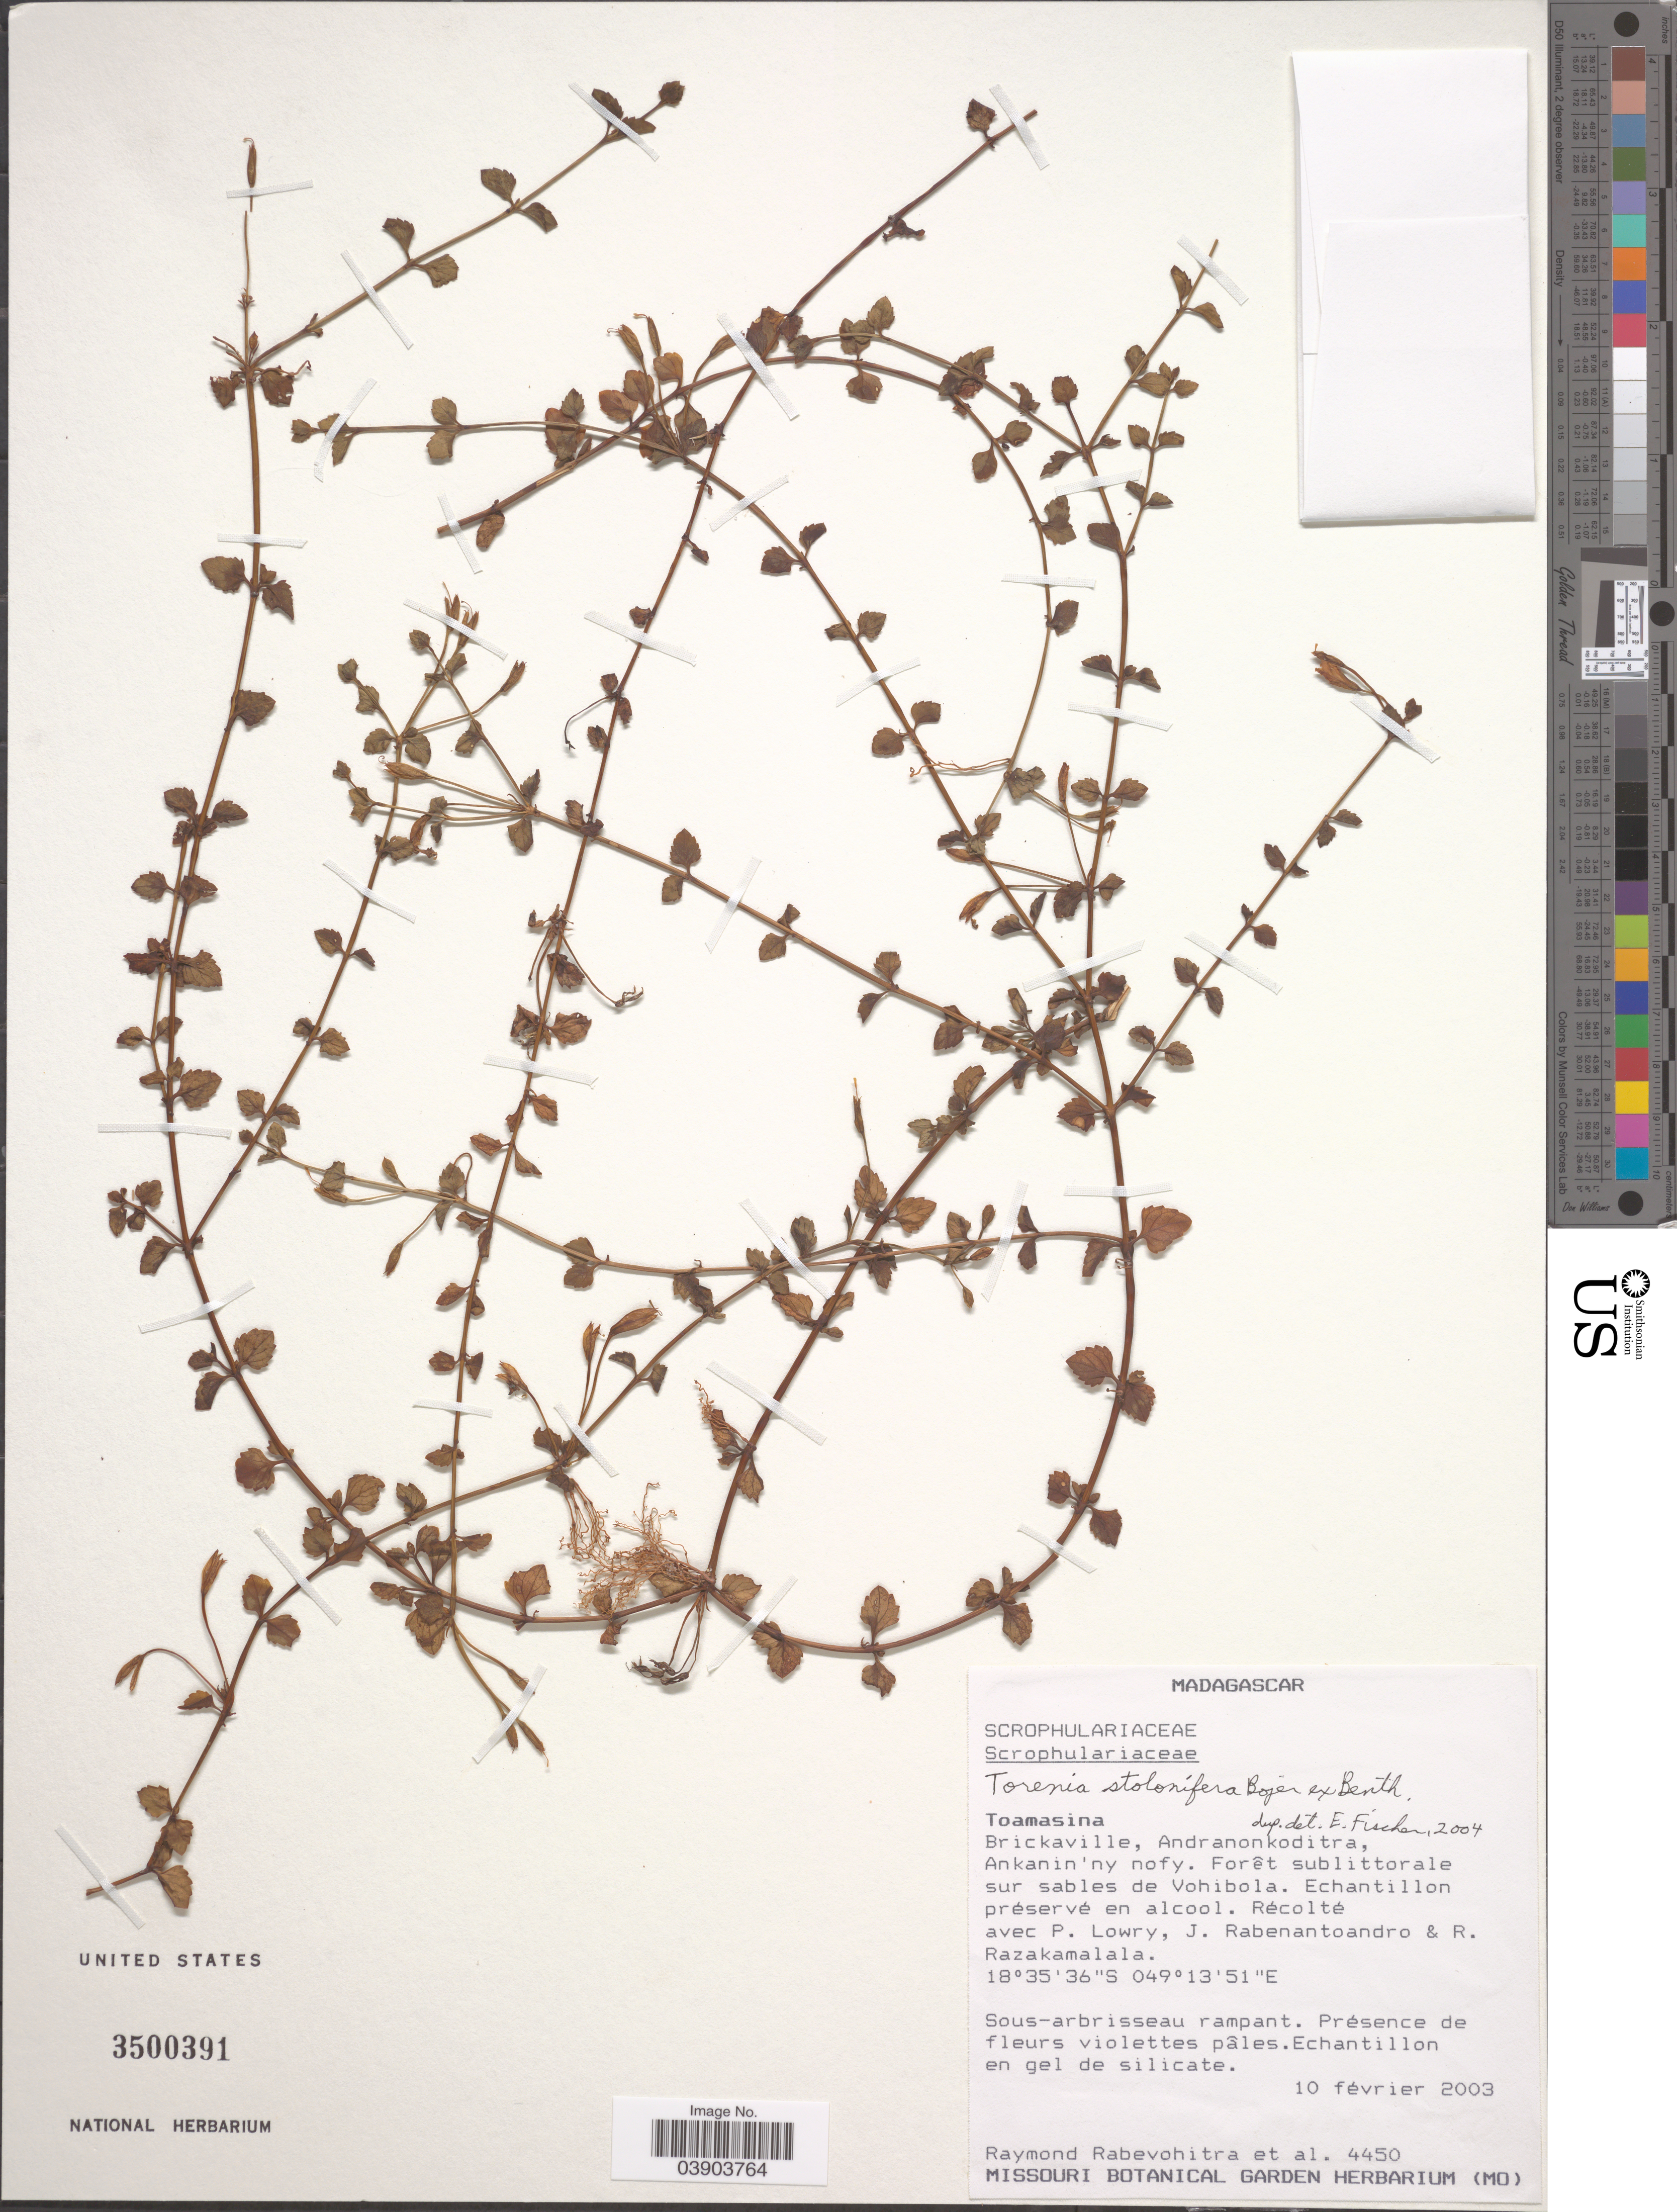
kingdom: Plantae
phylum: Tracheophyta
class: Magnoliopsida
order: Lamiales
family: Linderniaceae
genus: Torenia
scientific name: Torenia stolonifera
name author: Bojer ex Benth.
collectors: R. Rabevohitra, P. Lowry, J. Rabenantoandro & R. Razakamalala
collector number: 4450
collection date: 2003-02-10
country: Madagascar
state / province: Atsinanana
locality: Brickaville, Andranonkoditra, Ankanin'ny nofy.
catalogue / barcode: US 3500391